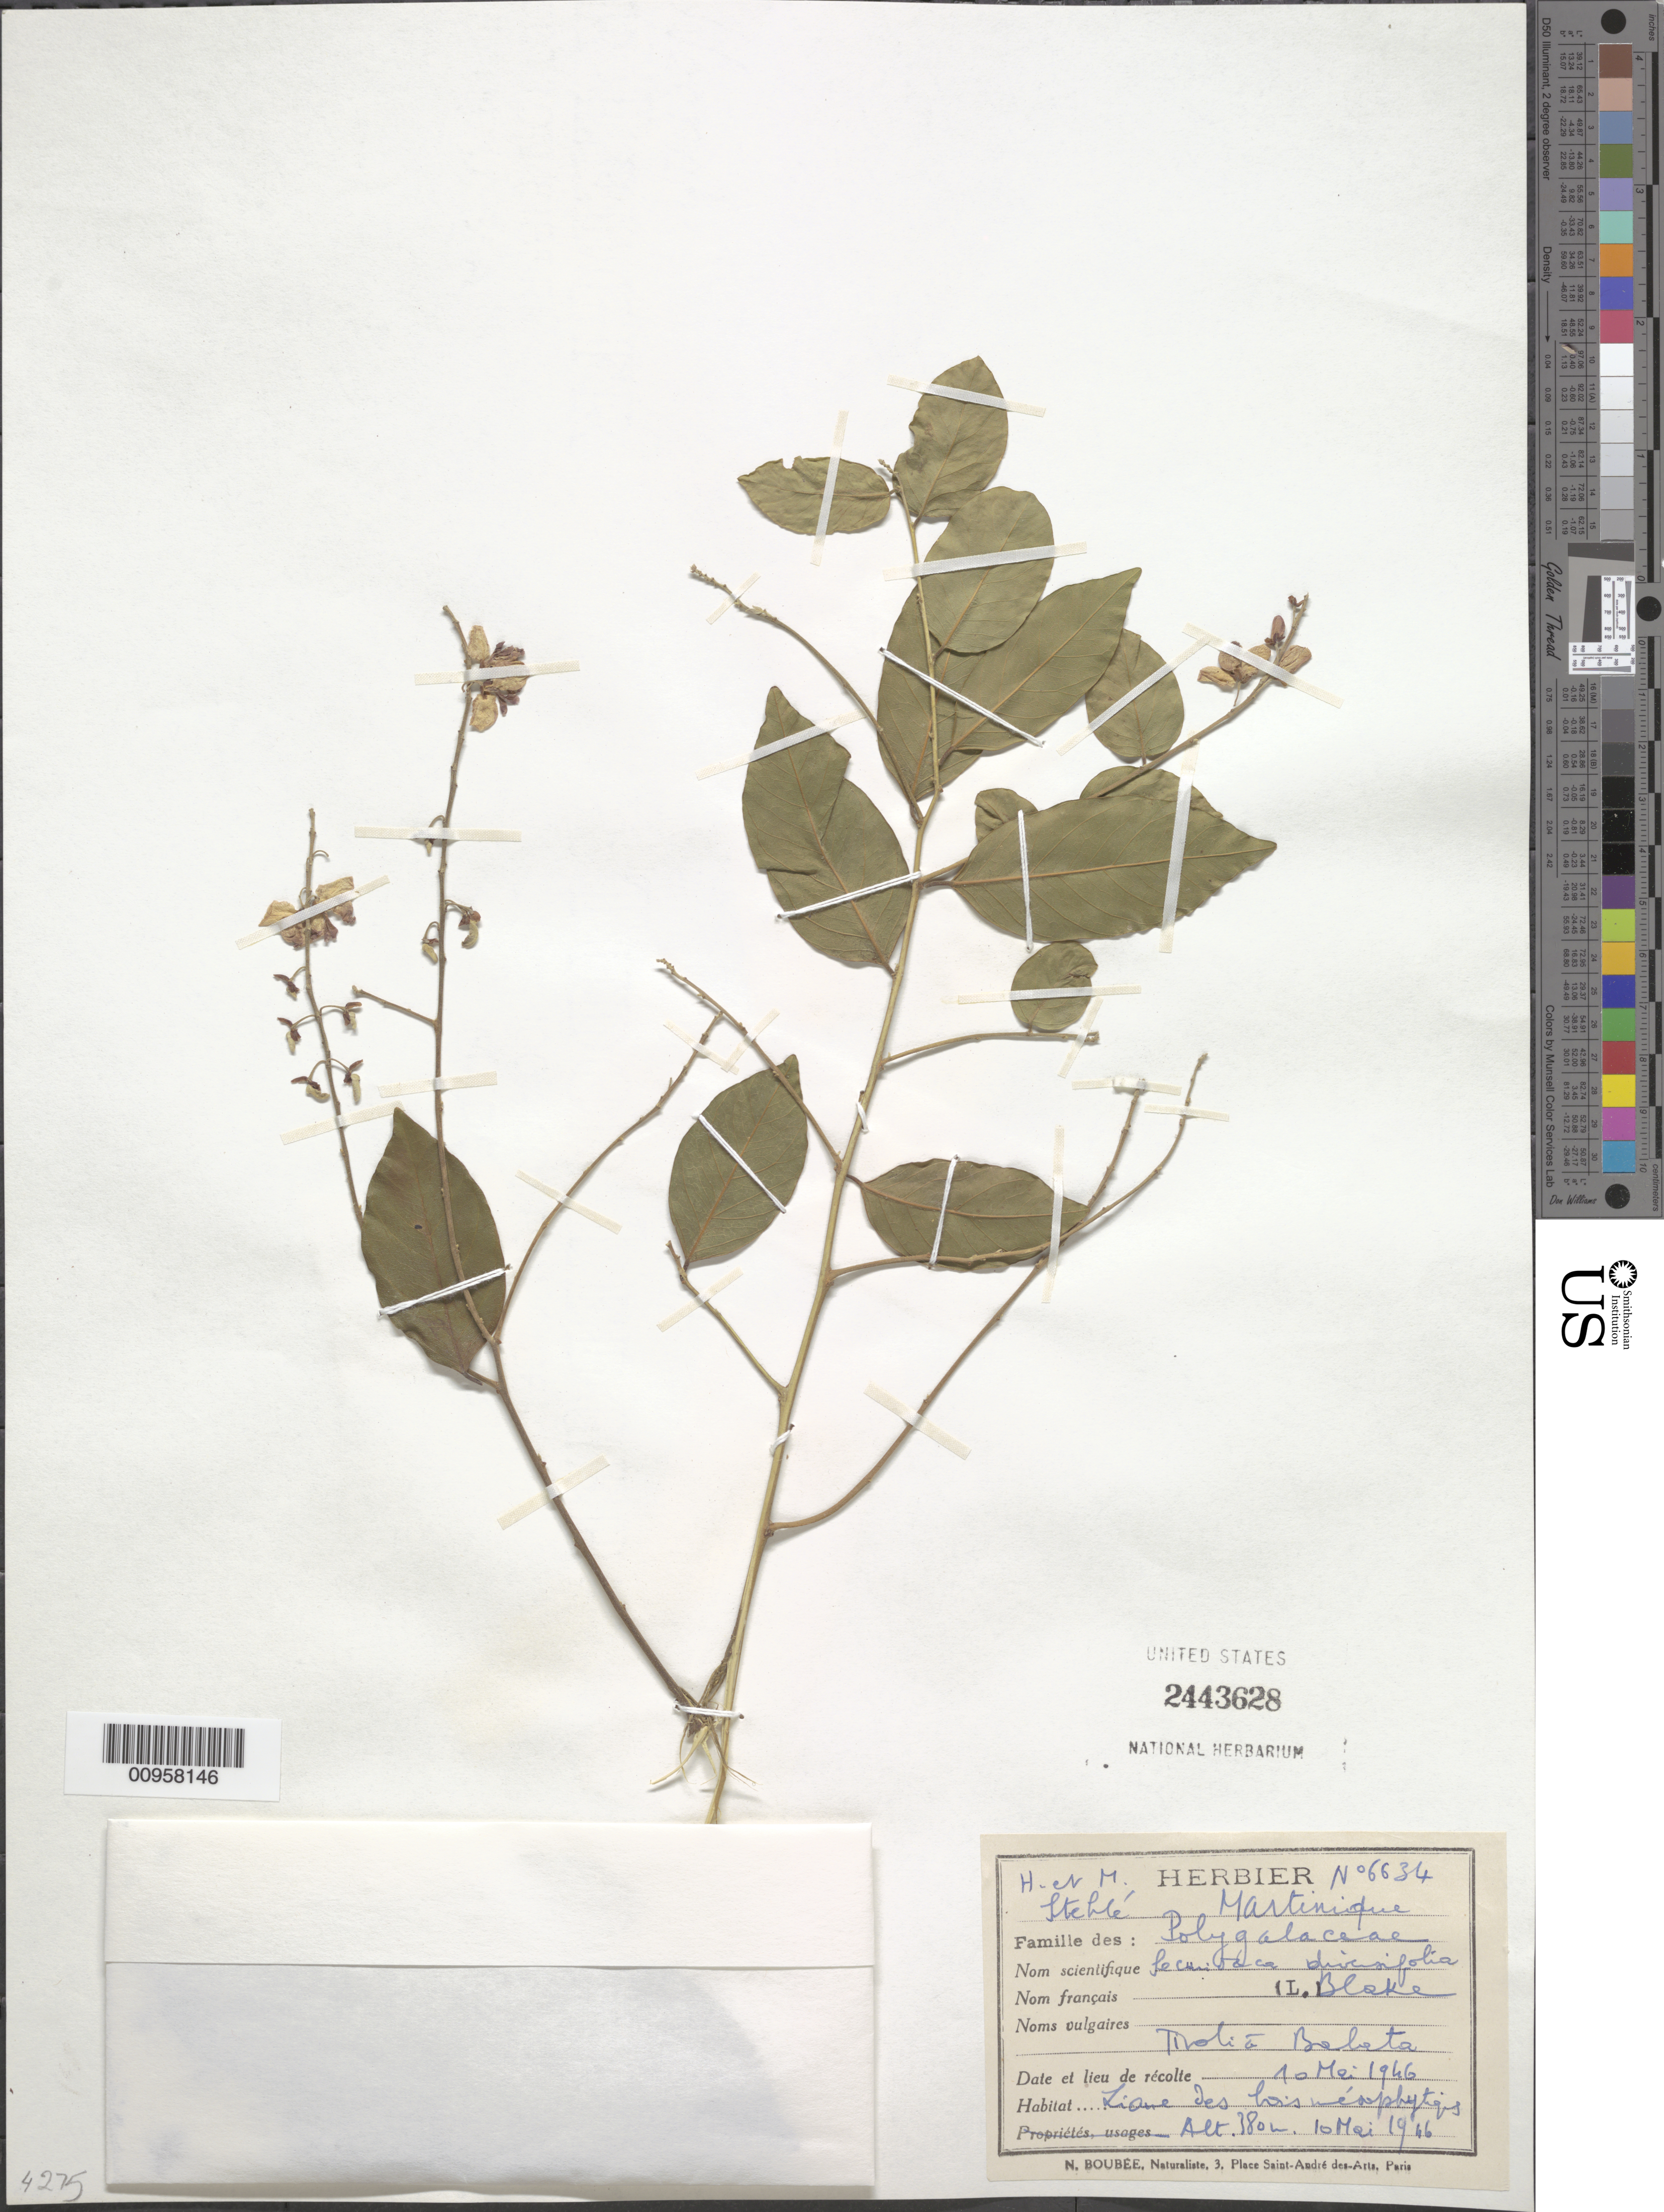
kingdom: Plantae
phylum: Tracheophyta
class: Magnoliopsida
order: Fabales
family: Polygalaceae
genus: Securidaca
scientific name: Securidaca diversifolia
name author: (L.) S.F. Blake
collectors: H. Stehlé & M. Stehlé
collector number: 6634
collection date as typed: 10 May 1946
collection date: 1946-05-10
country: Martinique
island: Martinique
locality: Tivoli à Balata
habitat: Des bois mésophytiques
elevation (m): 380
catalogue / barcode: US 2443628